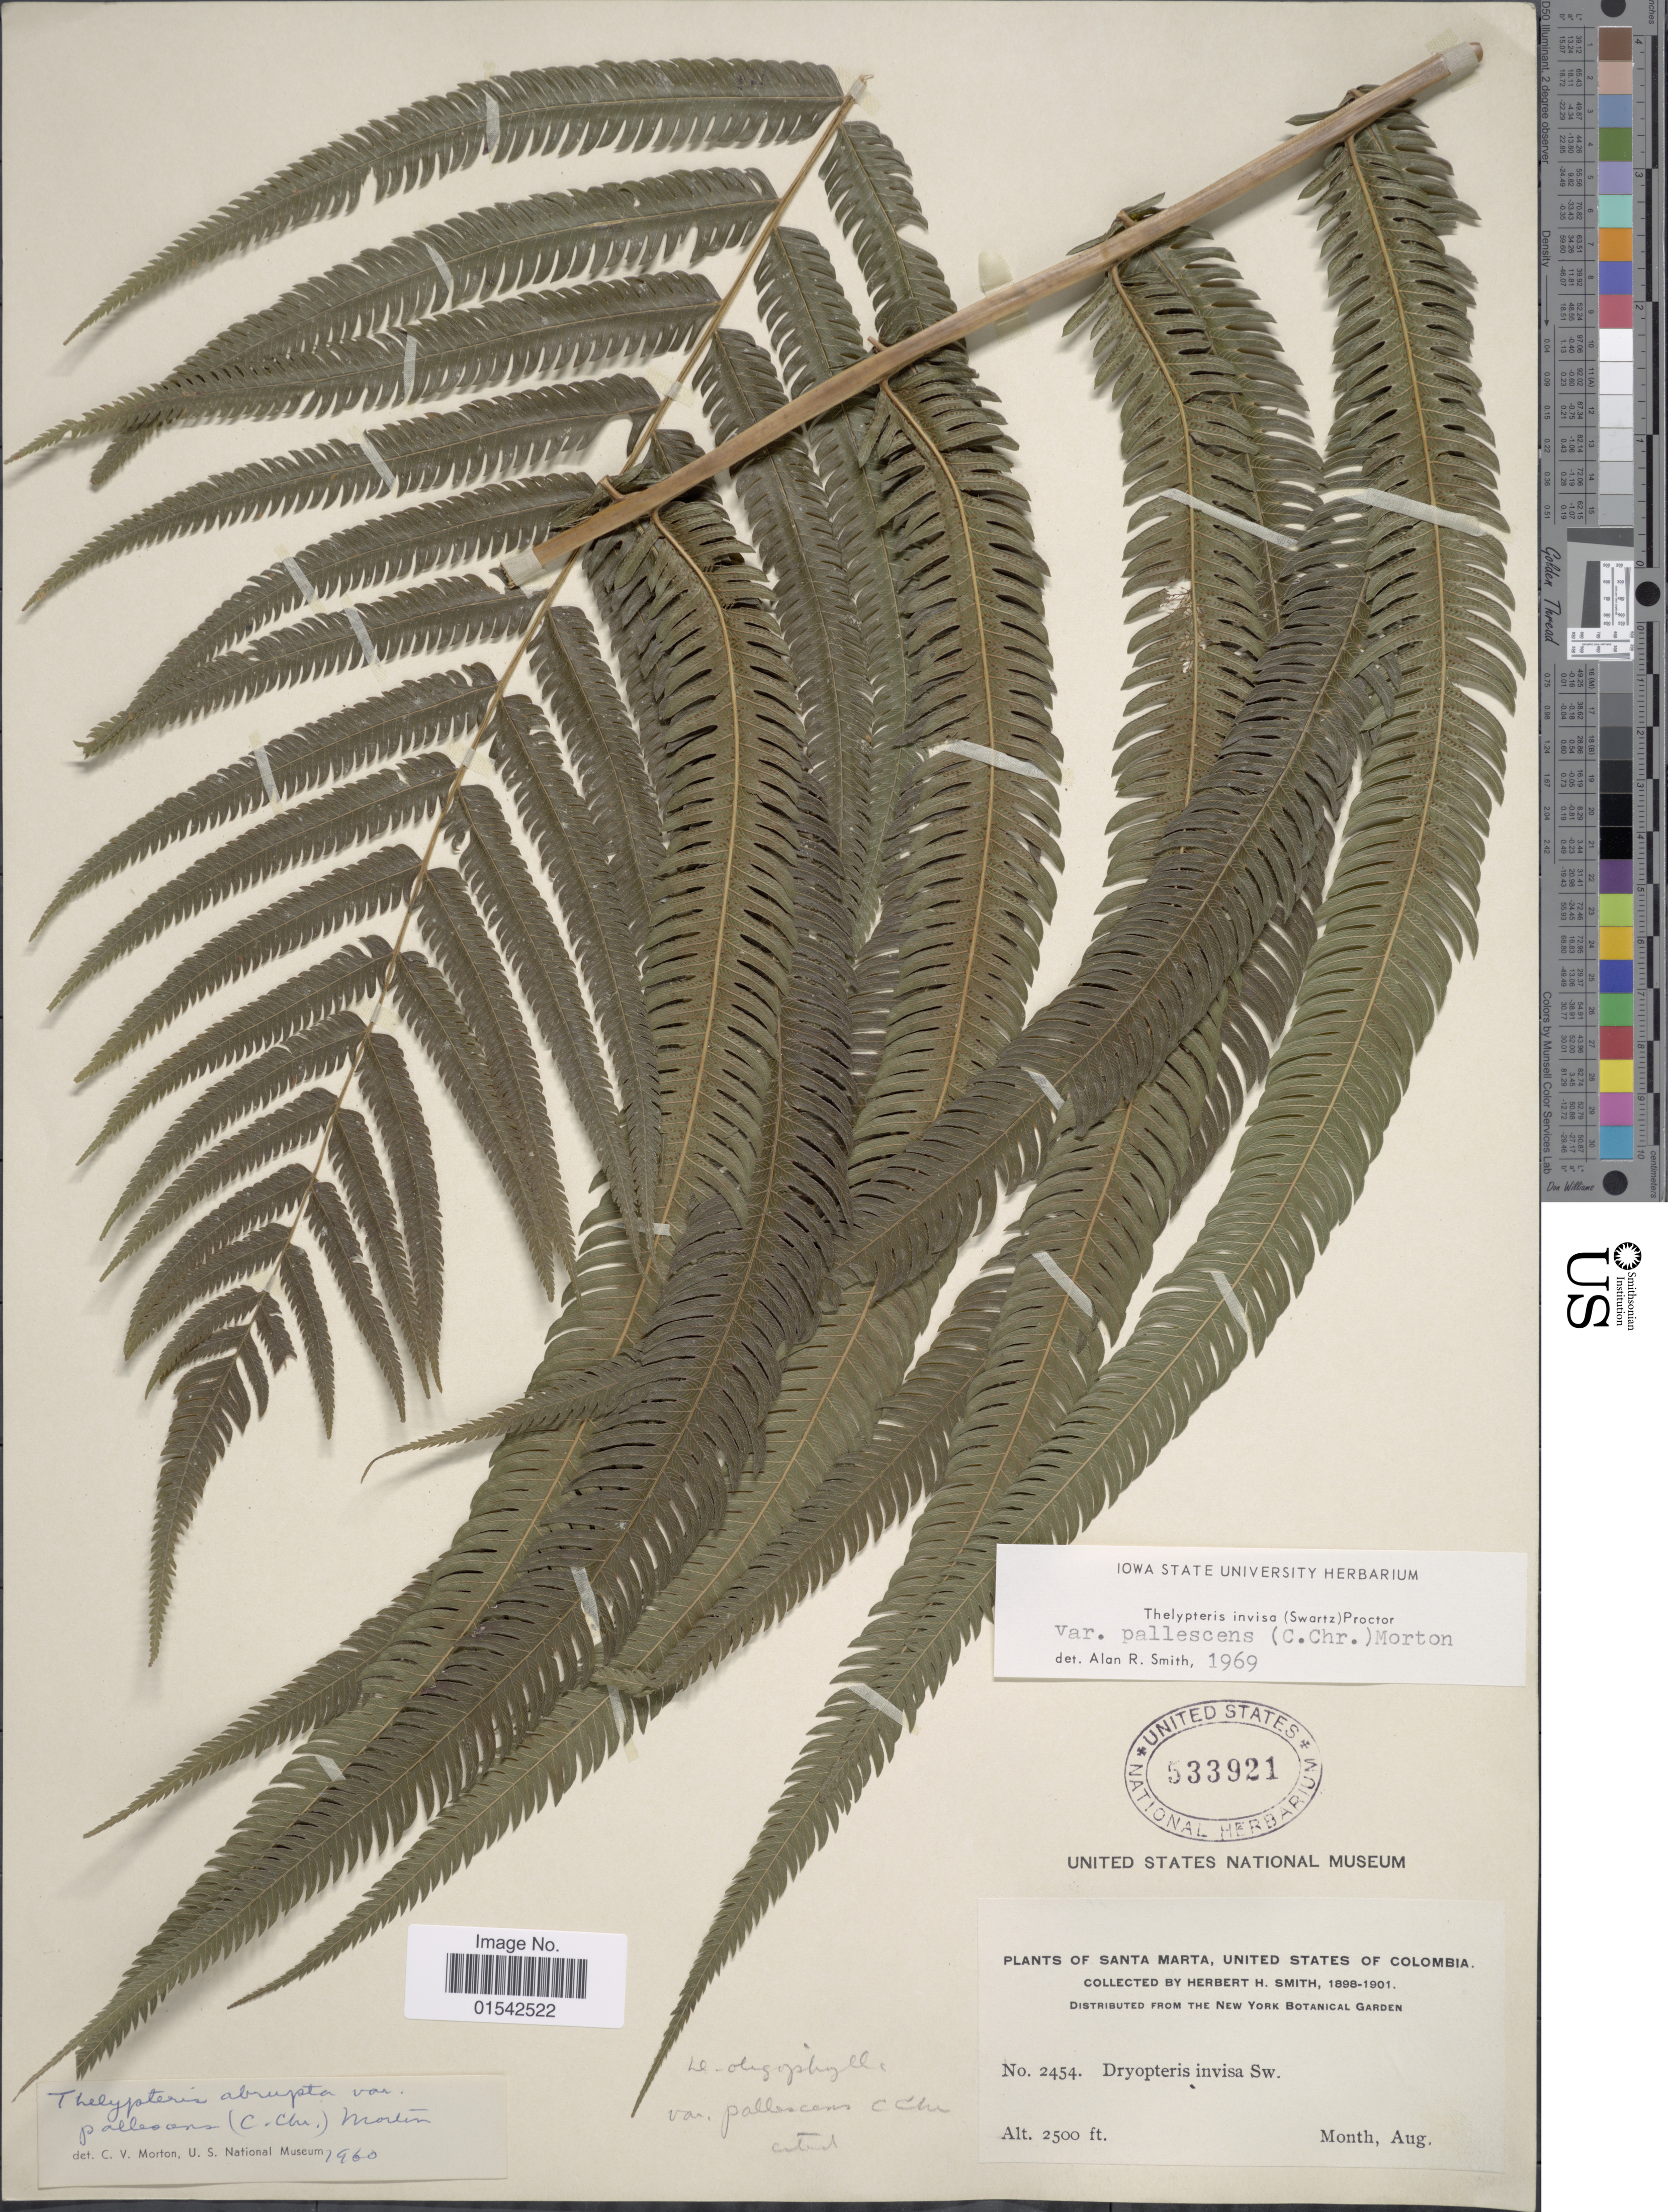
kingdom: Plantae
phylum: Tracheophyta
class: Polypodiopsida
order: Polypodiales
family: Thelypteridaceae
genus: Cyclosorus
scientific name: Cyclosorus grandis (A.R. Sm.) var. pallescens (C. Chr.) comb. ined.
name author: (A.R. Sm.)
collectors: H. H. Smith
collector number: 2454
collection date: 1898-08/1901-08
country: Colombia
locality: Santa Marta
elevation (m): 762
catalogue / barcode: US 533921